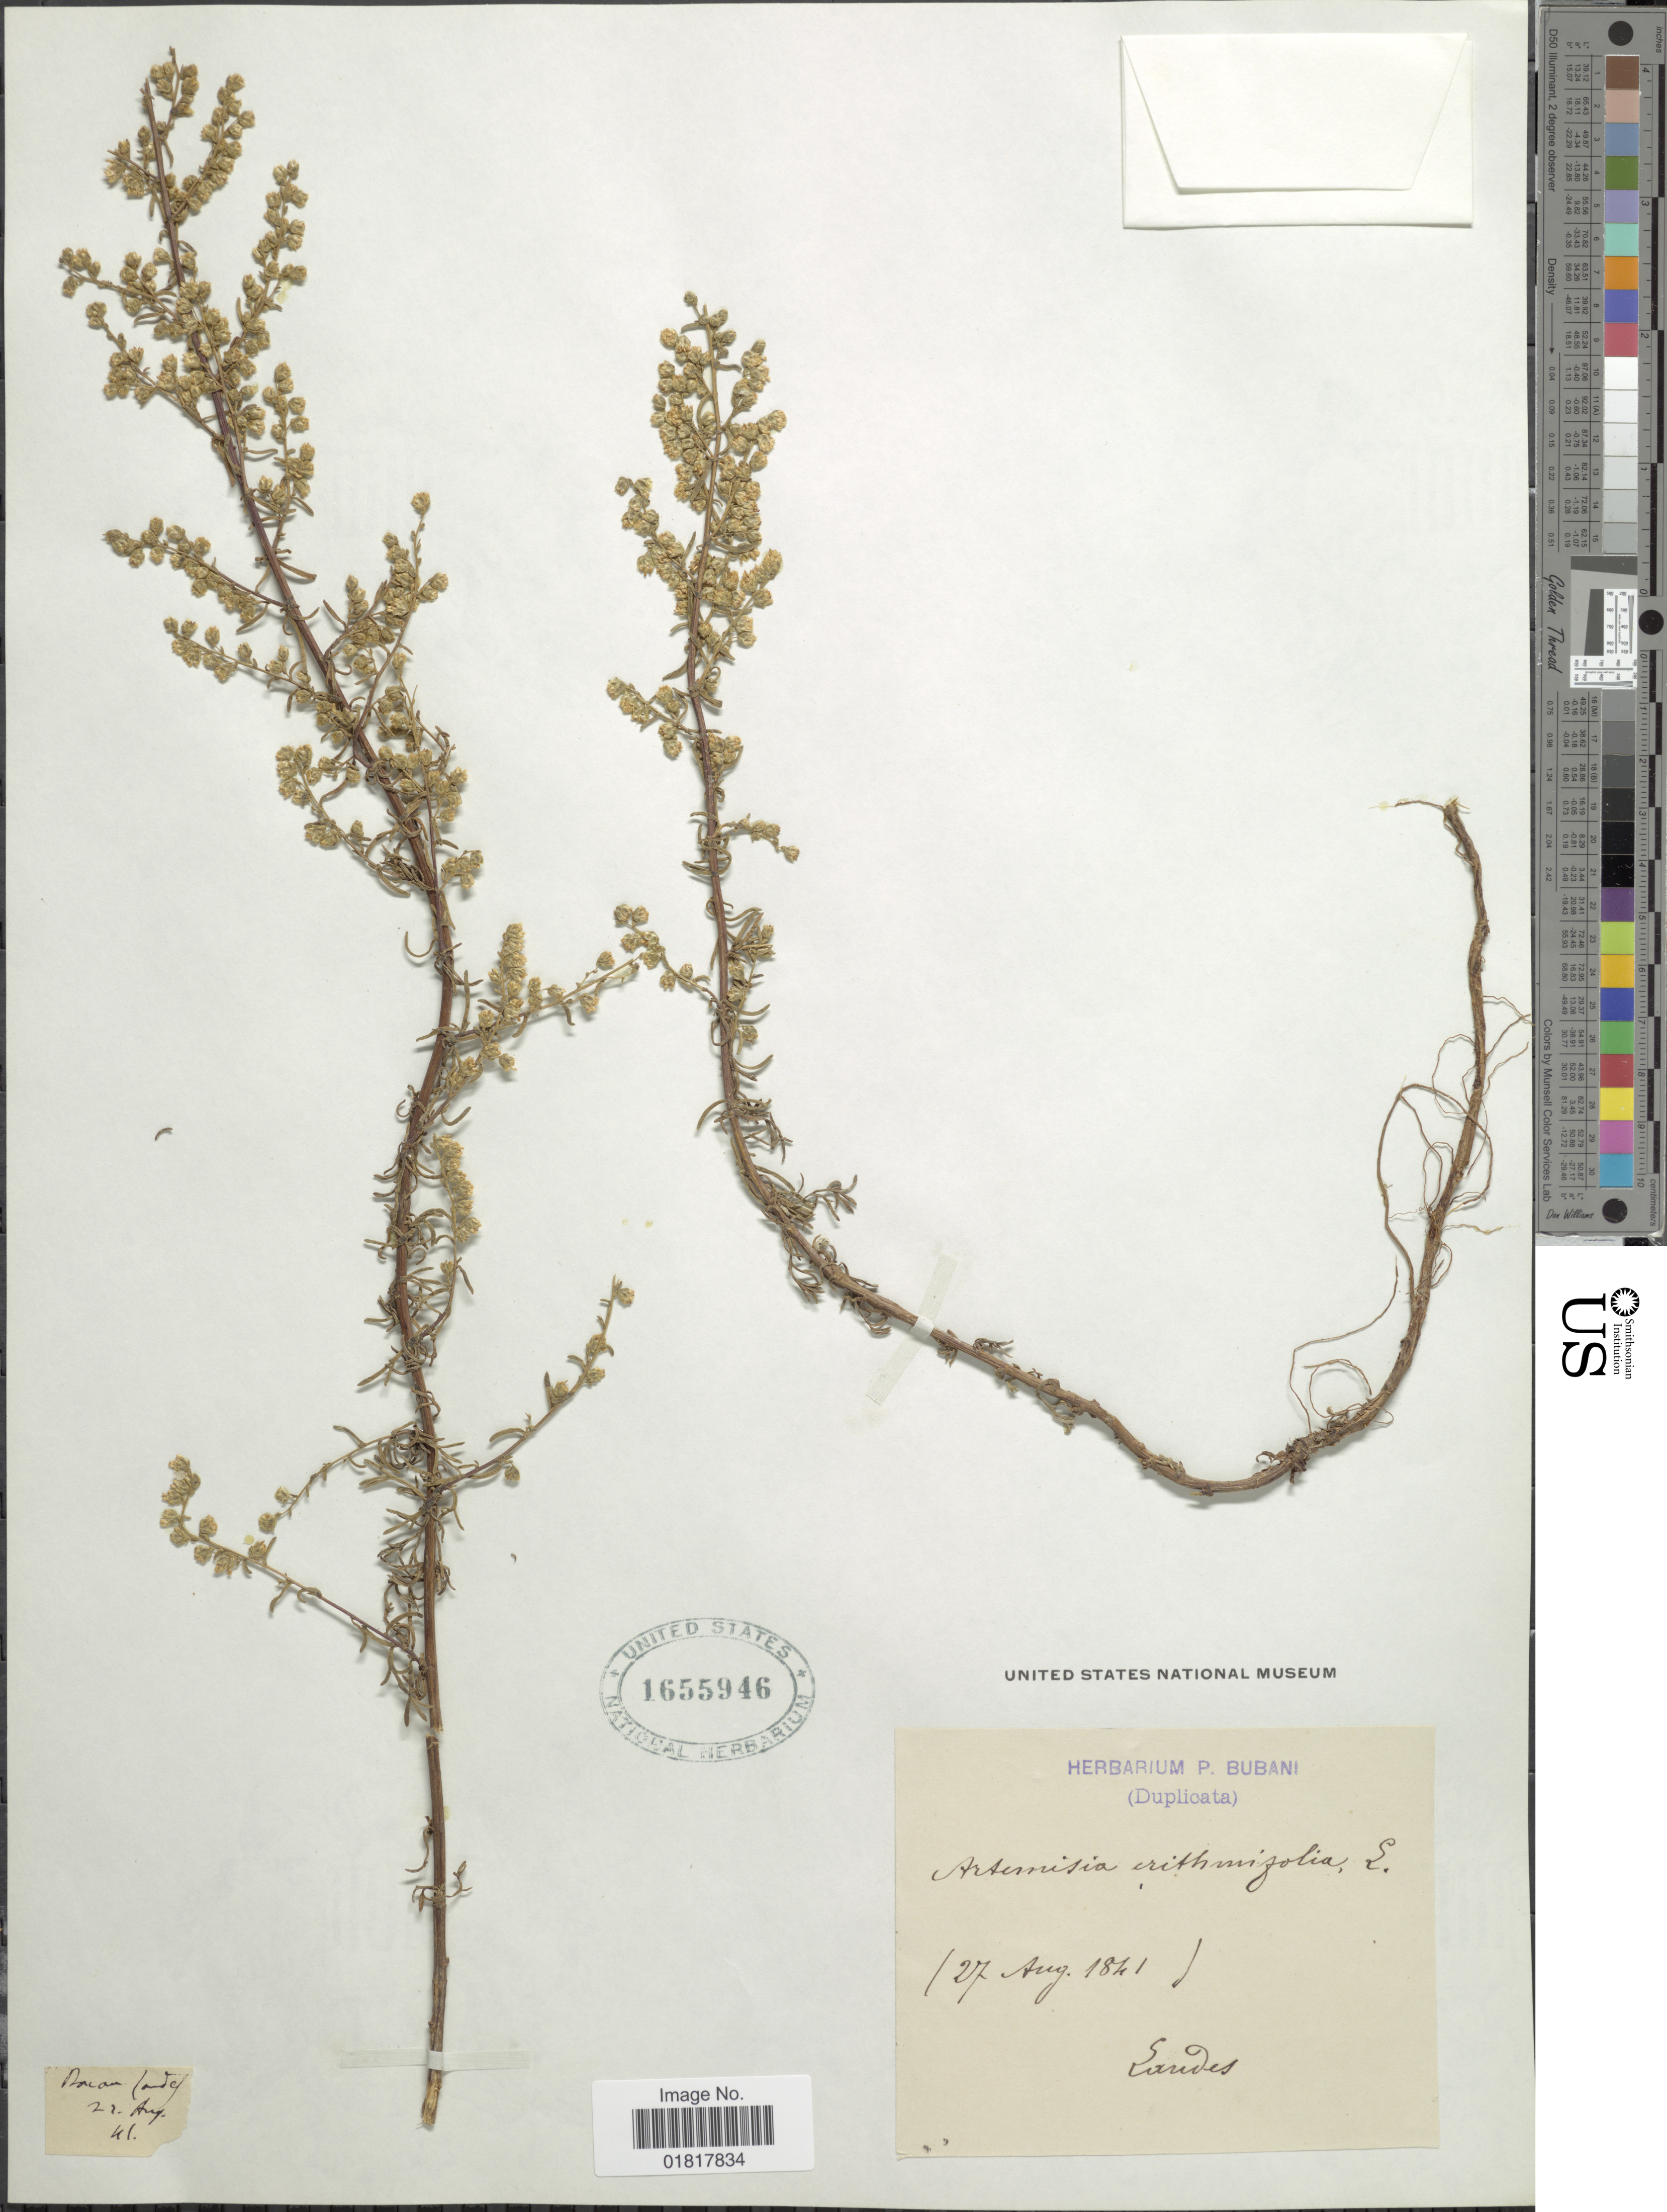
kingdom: Plantae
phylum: Tracheophyta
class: Magnoliopsida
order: Asterales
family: Asteraceae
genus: Artemisia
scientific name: Artemisia erithmifolium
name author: L.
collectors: Landes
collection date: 1841-08-27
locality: Dacan [interpreted]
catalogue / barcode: US 1655946